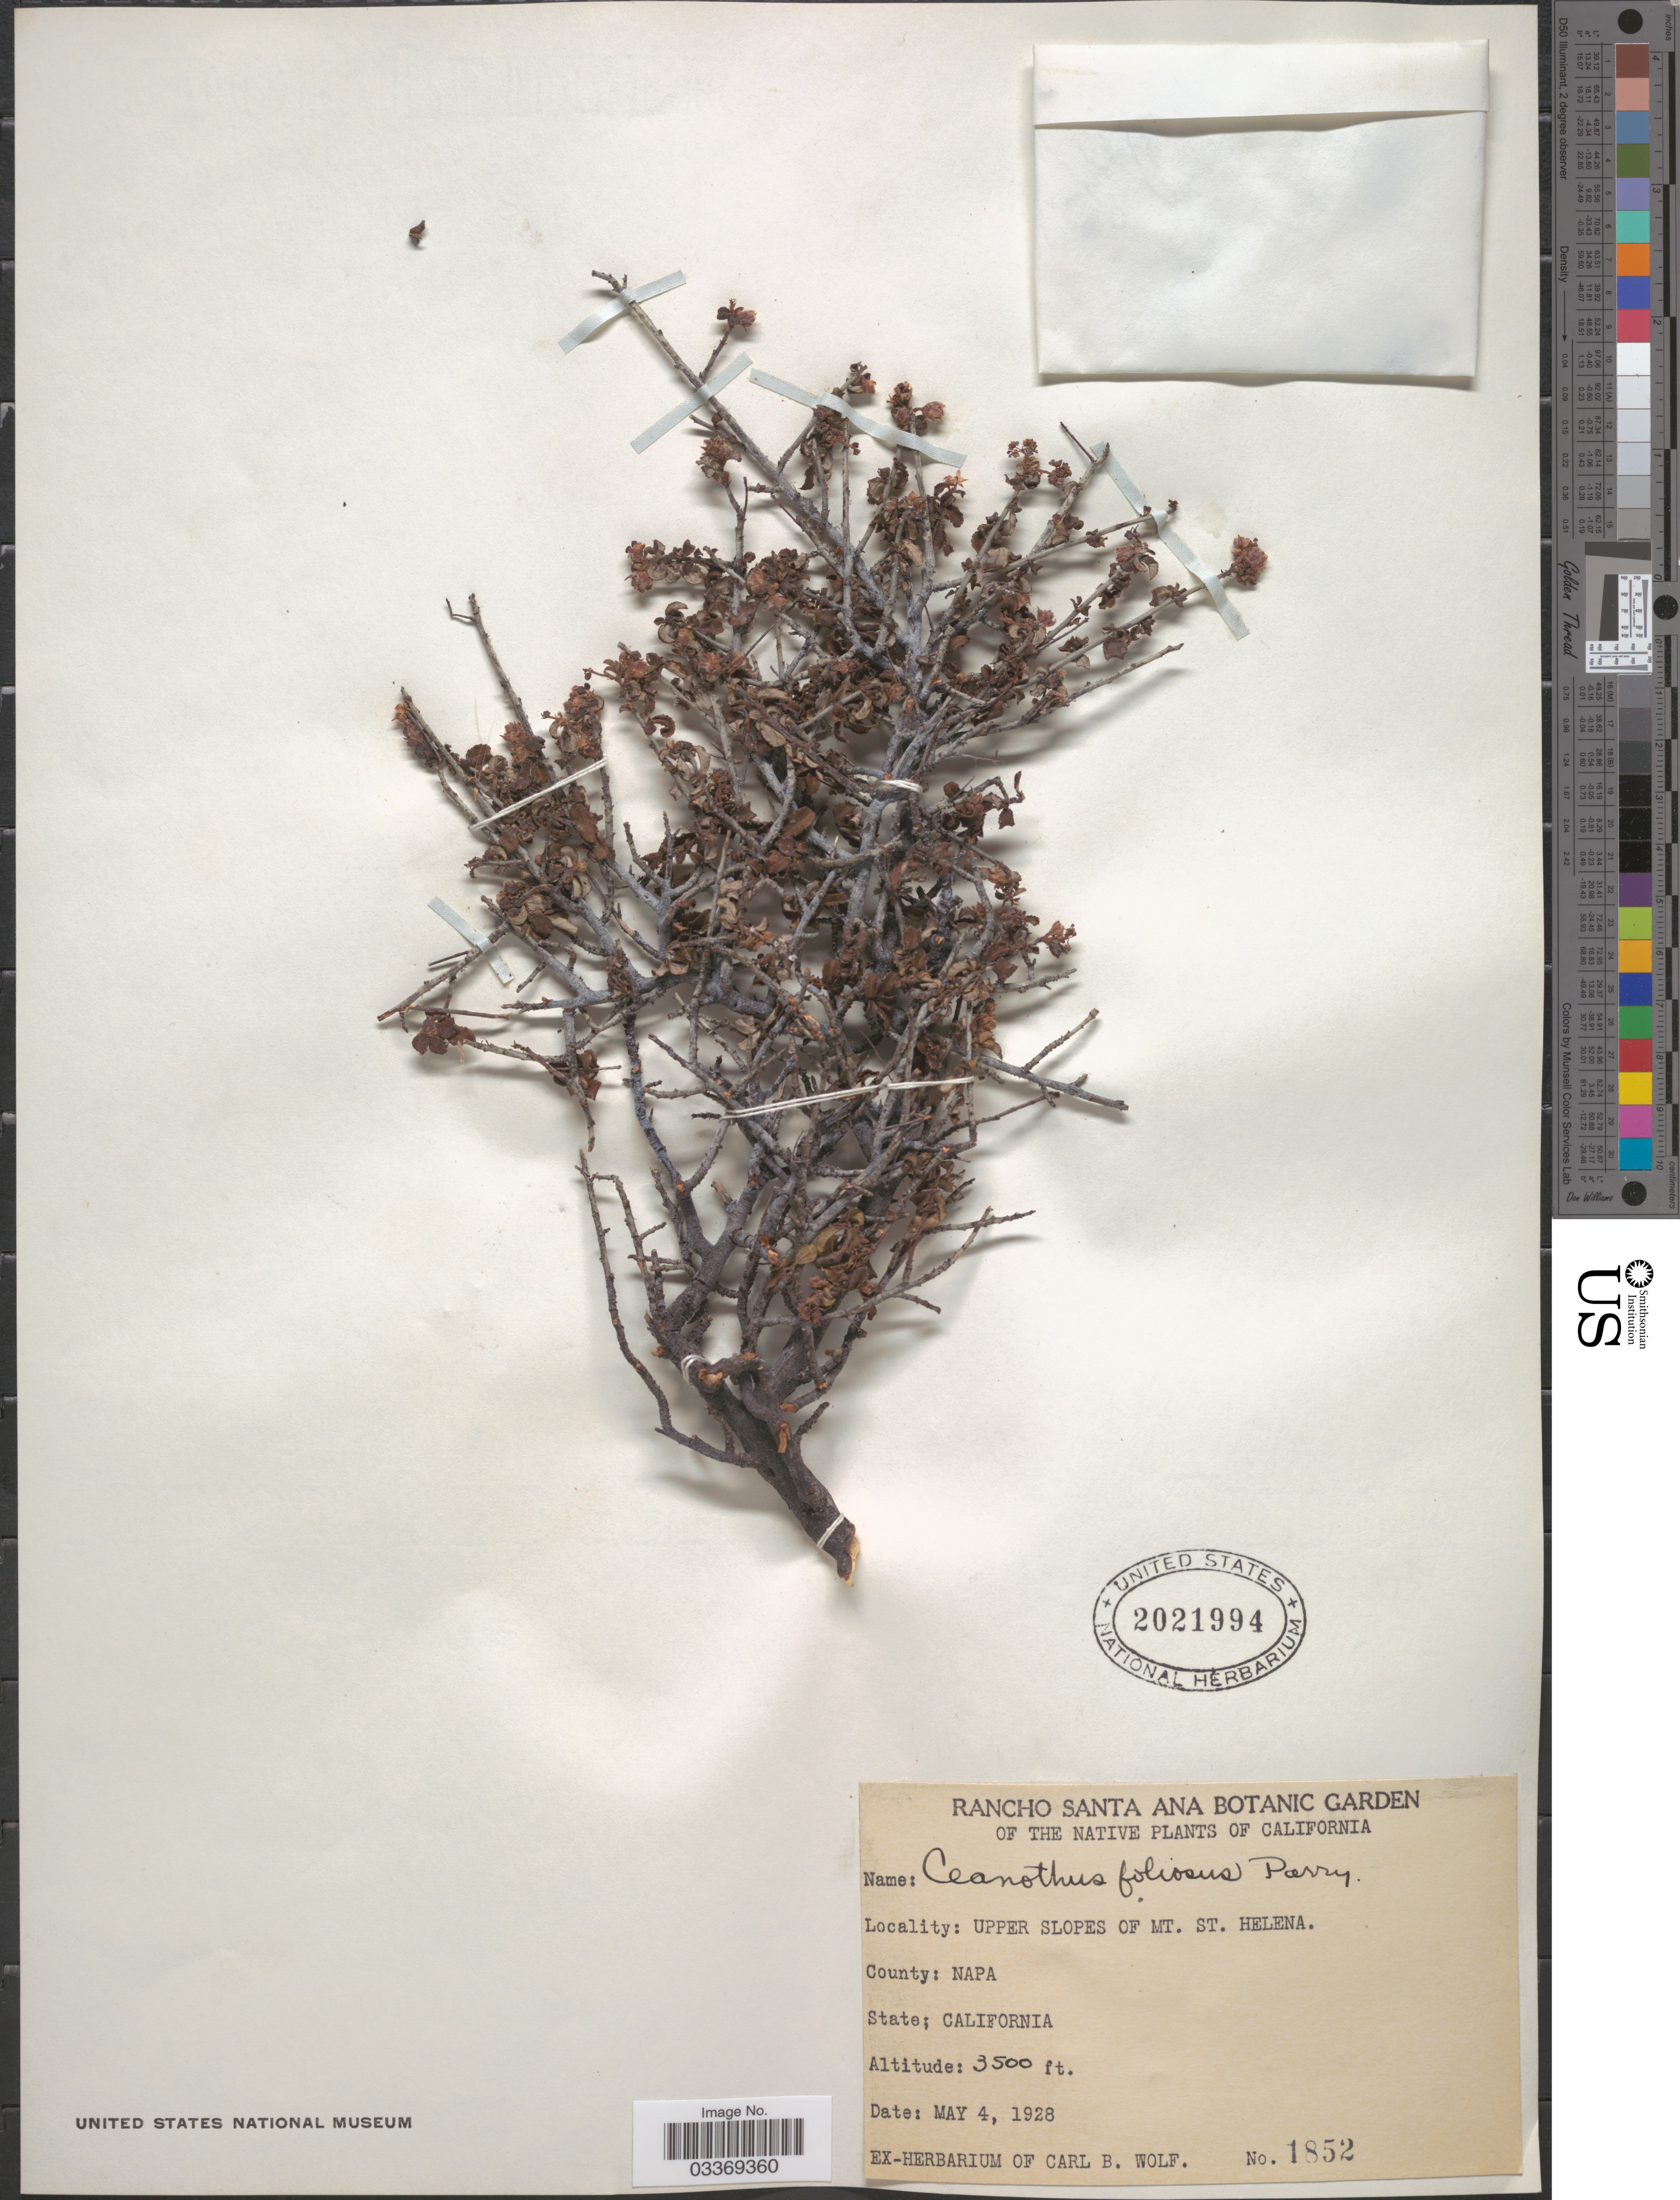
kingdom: Plantae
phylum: Tracheophyta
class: Magnoliopsida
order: Rosales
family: Rhamnaceae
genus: Ceanothus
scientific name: Ceanothus foliosus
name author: Parry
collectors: ex herb. Carl B. Wolf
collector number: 1852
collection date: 1928-05-04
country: United States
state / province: California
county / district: Napa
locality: Upper slopes of Mt. St. Helena. County: Napa.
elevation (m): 1067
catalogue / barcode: US 2021994